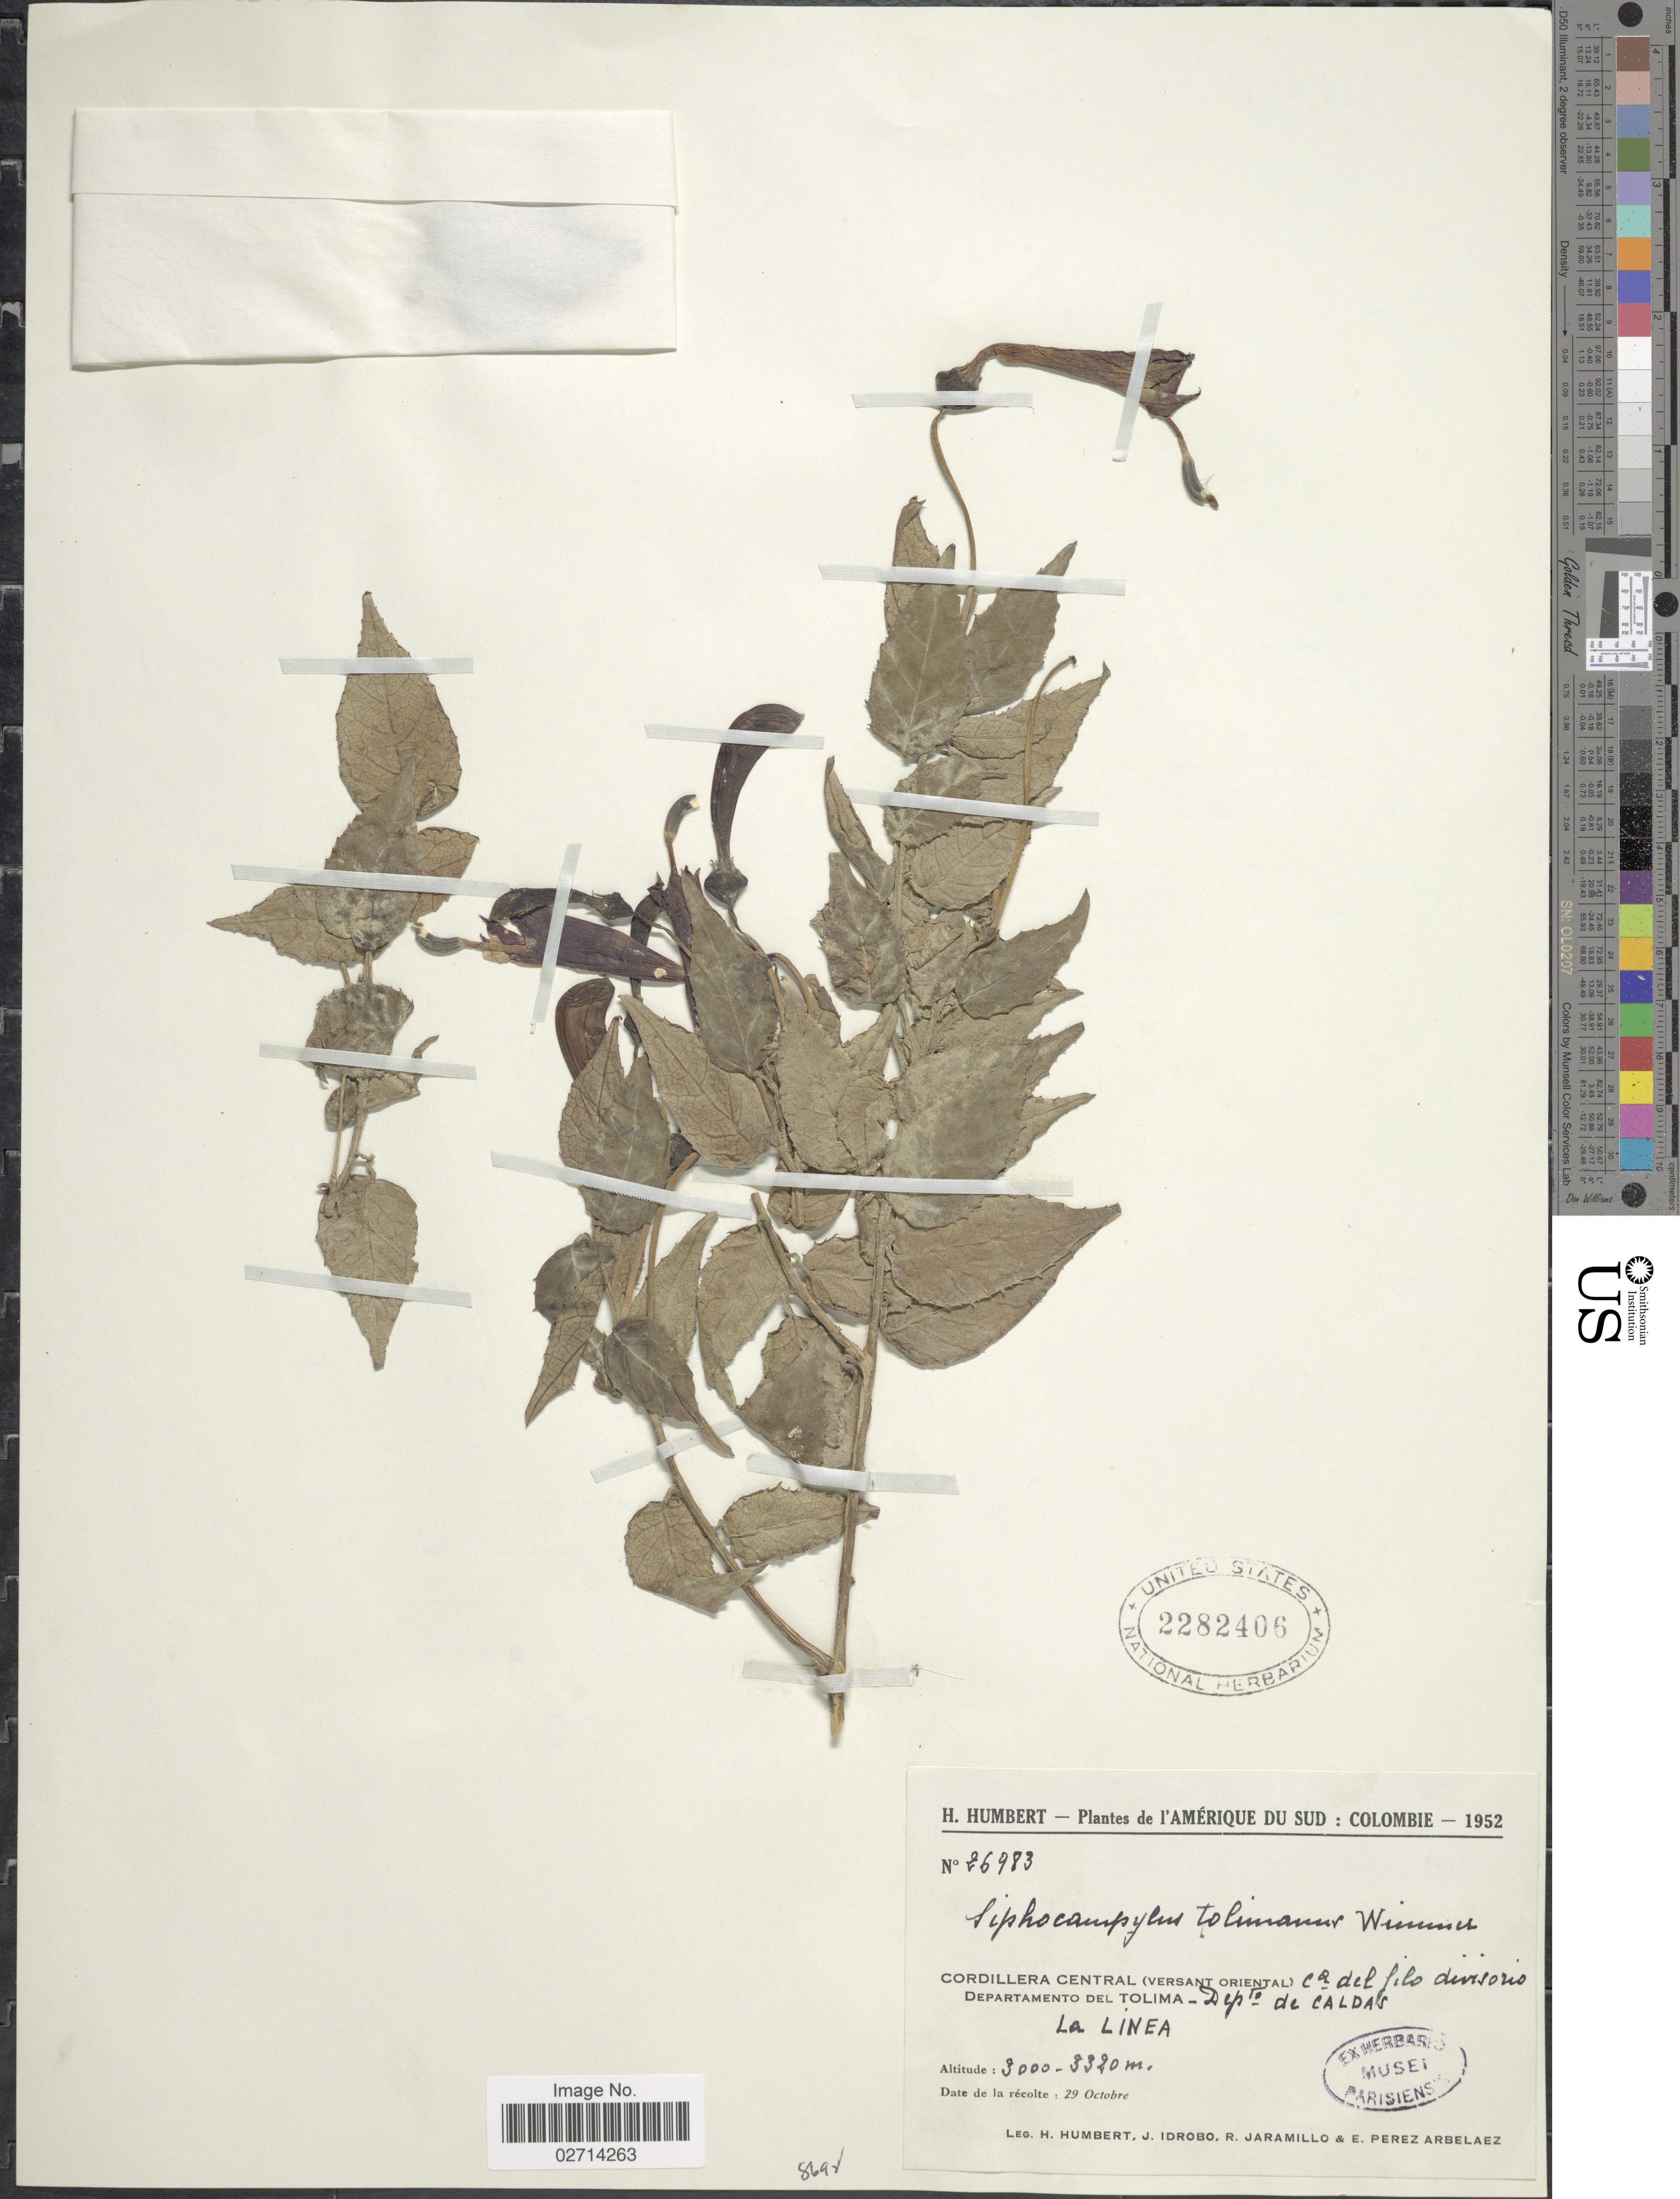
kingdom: Plantae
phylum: Tracheophyta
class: Magnoliopsida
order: Asterales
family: Campanulaceae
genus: Siphocampylus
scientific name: Siphocampylus tolimanus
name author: E. Wimm.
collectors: H. Humbert, J. M. Idrobo, R. Jaramillo M. & E. Pérez Arbeláez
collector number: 26983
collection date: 1952-10-29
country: Colombia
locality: Colombie, Cordillera Central (versant Oriental) ca del filo divisoris [interpreted], Departamento del Tolima-Depto. de Caldas.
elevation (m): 3000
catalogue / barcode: US 2282406